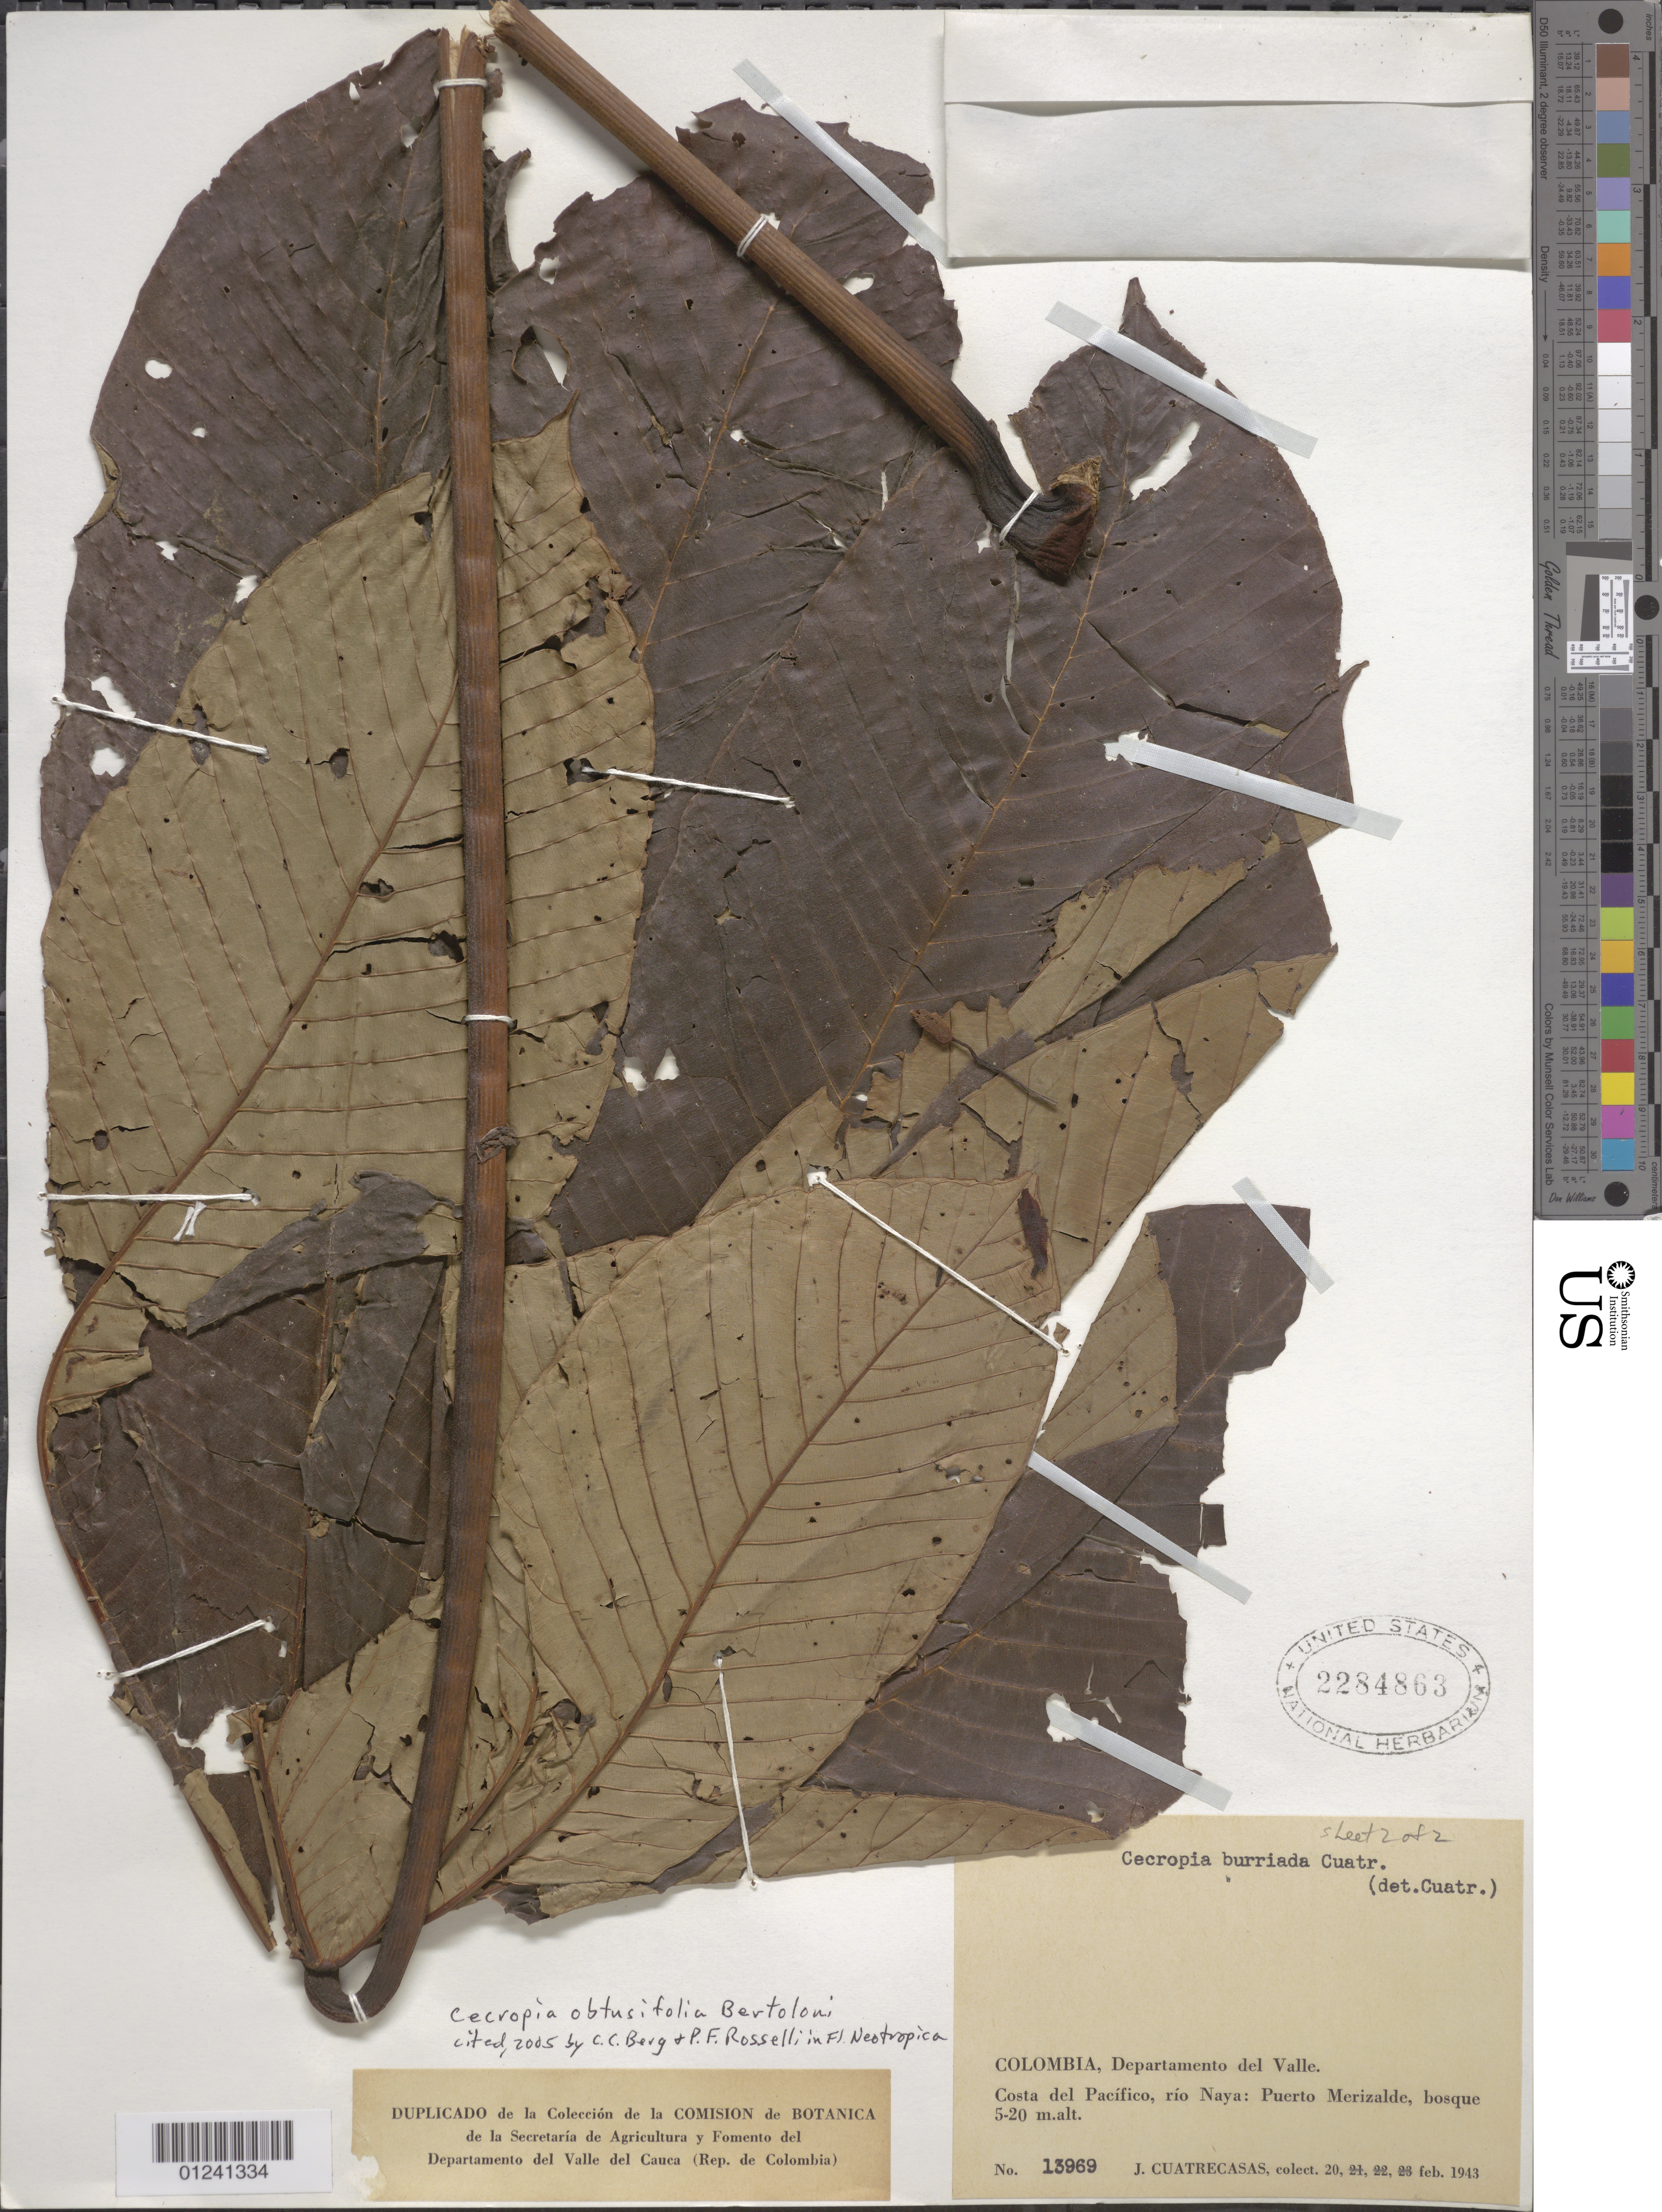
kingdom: Plantae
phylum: Tracheophyta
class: Magnoliopsida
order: Rosales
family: Urticaceae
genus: Cecropia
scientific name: Cecropia obtusifolia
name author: Bertol.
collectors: J. Cuatrecasas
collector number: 13969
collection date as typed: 20 Feb 1943 to 23 Feb 1943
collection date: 1943-02-20/1943-02-23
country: Colombia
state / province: Valle del Cauca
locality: Pacific Coast, Rio naya, Puerto Merizalde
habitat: bosque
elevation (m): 5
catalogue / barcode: US 2284863